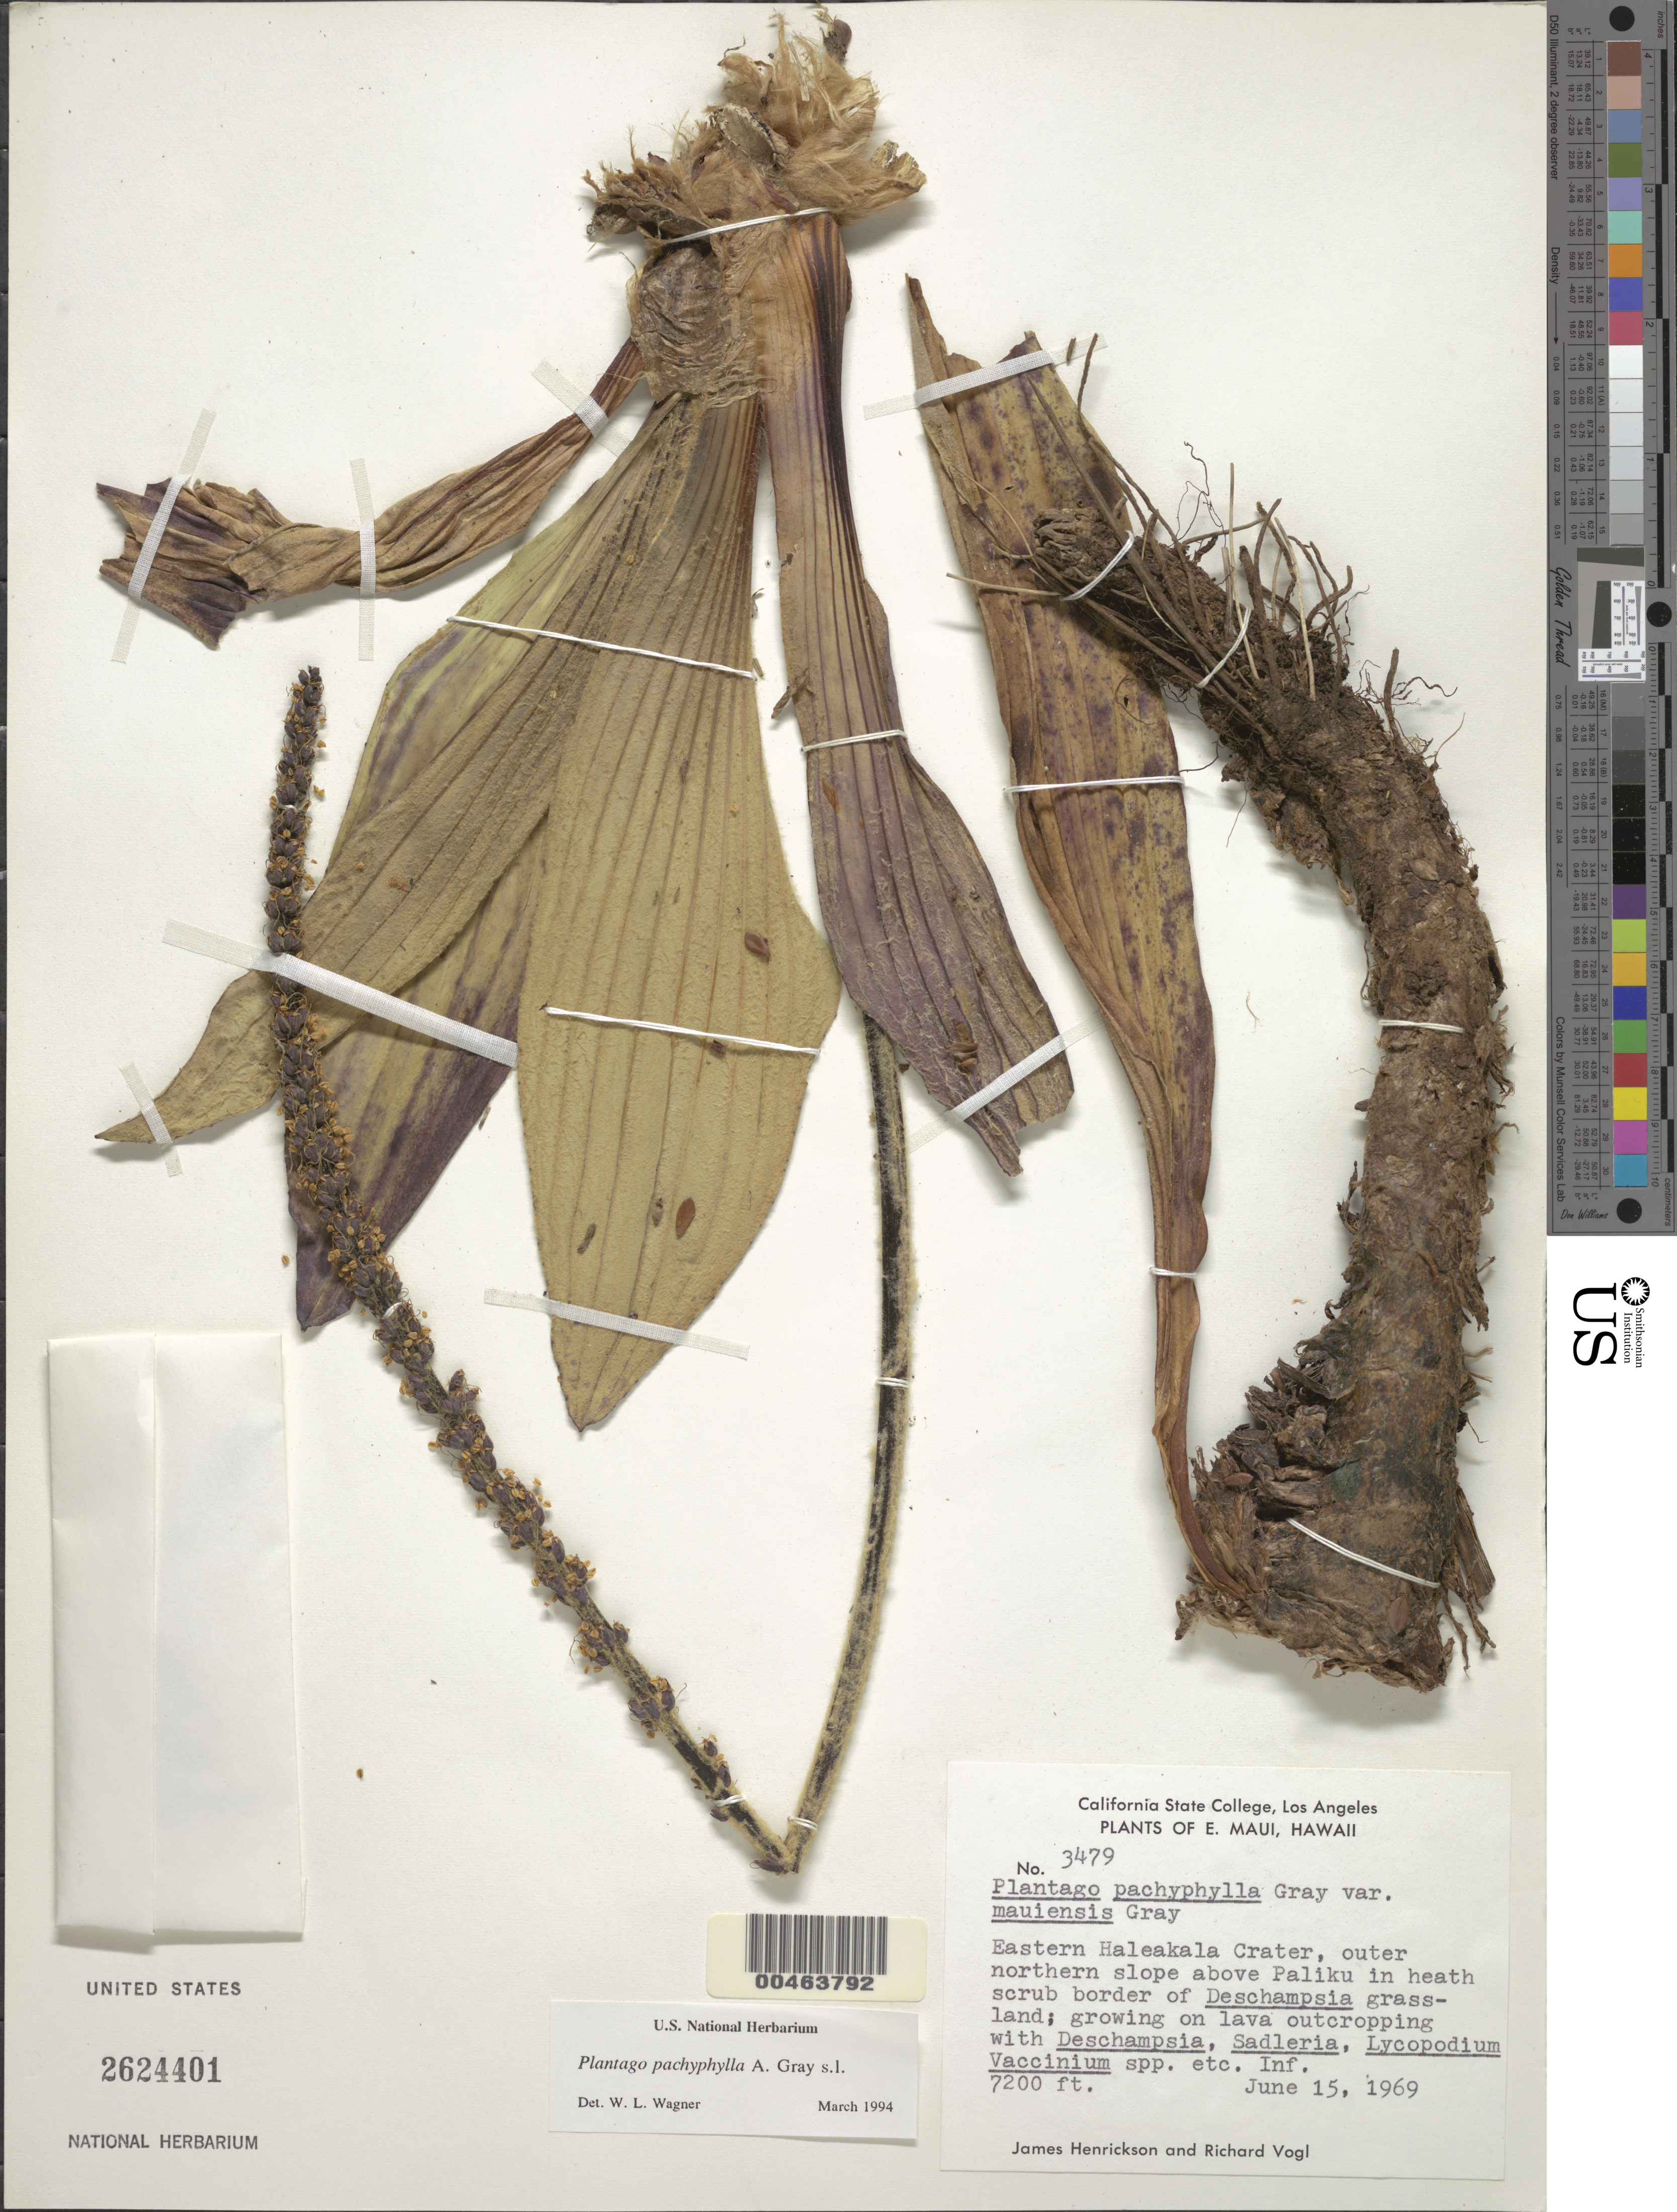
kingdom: Plantae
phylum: Tracheophyta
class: Magnoliopsida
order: Lamiales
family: Plantaginaceae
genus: Plantago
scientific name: Plantago pachyphylla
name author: A. Gray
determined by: Wagner, W. L., (BOT), Smithsonian Institution - National Museum of Natural History (UNITED STATES)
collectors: J. S. Henrickson & R. Vogl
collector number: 3479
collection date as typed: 15 Jun 1969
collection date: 1969-06-15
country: United States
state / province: Hawaii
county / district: Maui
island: Maui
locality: E. Maui: Eastern Haleakala Crater, outer northern slope above Paliku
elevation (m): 2195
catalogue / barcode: US 2624401